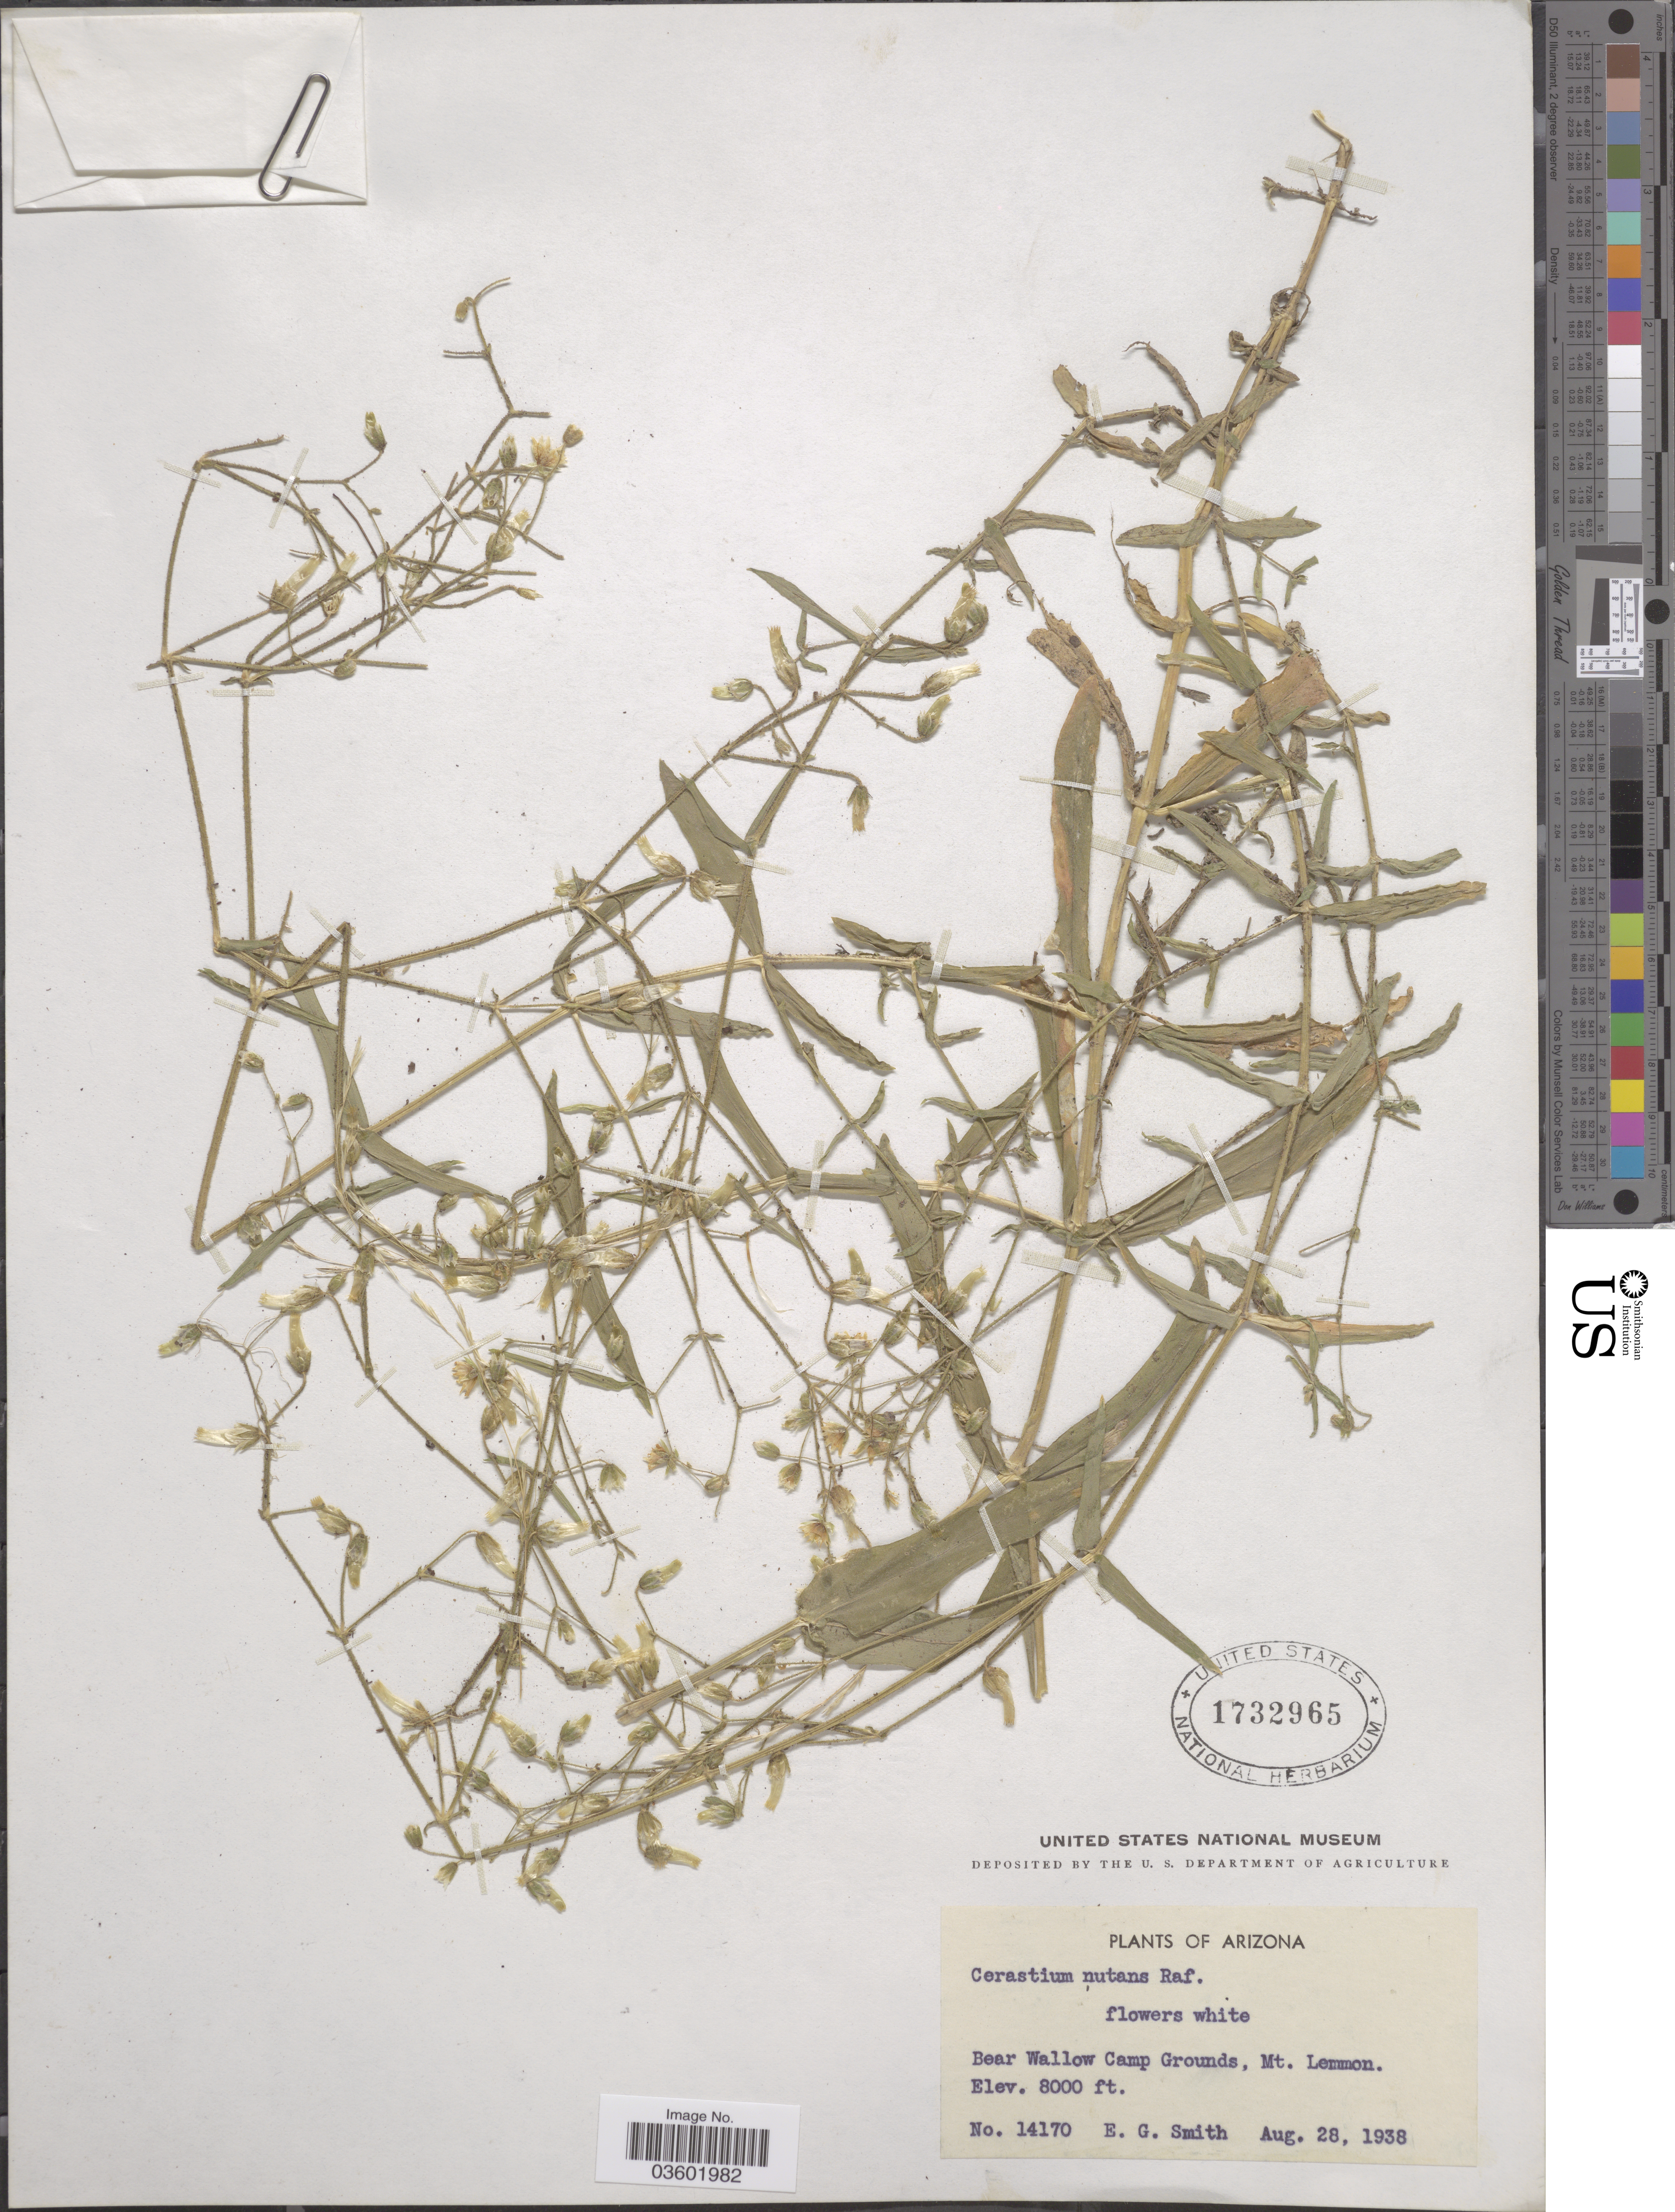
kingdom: Plantae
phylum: Tracheophyta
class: Magnoliopsida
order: Caryophyllales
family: Caryophyllaceae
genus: Cerastium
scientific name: Cerastium sericeum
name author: Pourr.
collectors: E. G. Smith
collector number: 14170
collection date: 1938-08-28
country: United States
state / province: Arizona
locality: Bear Wallow Camp Grounds, Mt. Lemmon.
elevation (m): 2438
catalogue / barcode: US 1732965